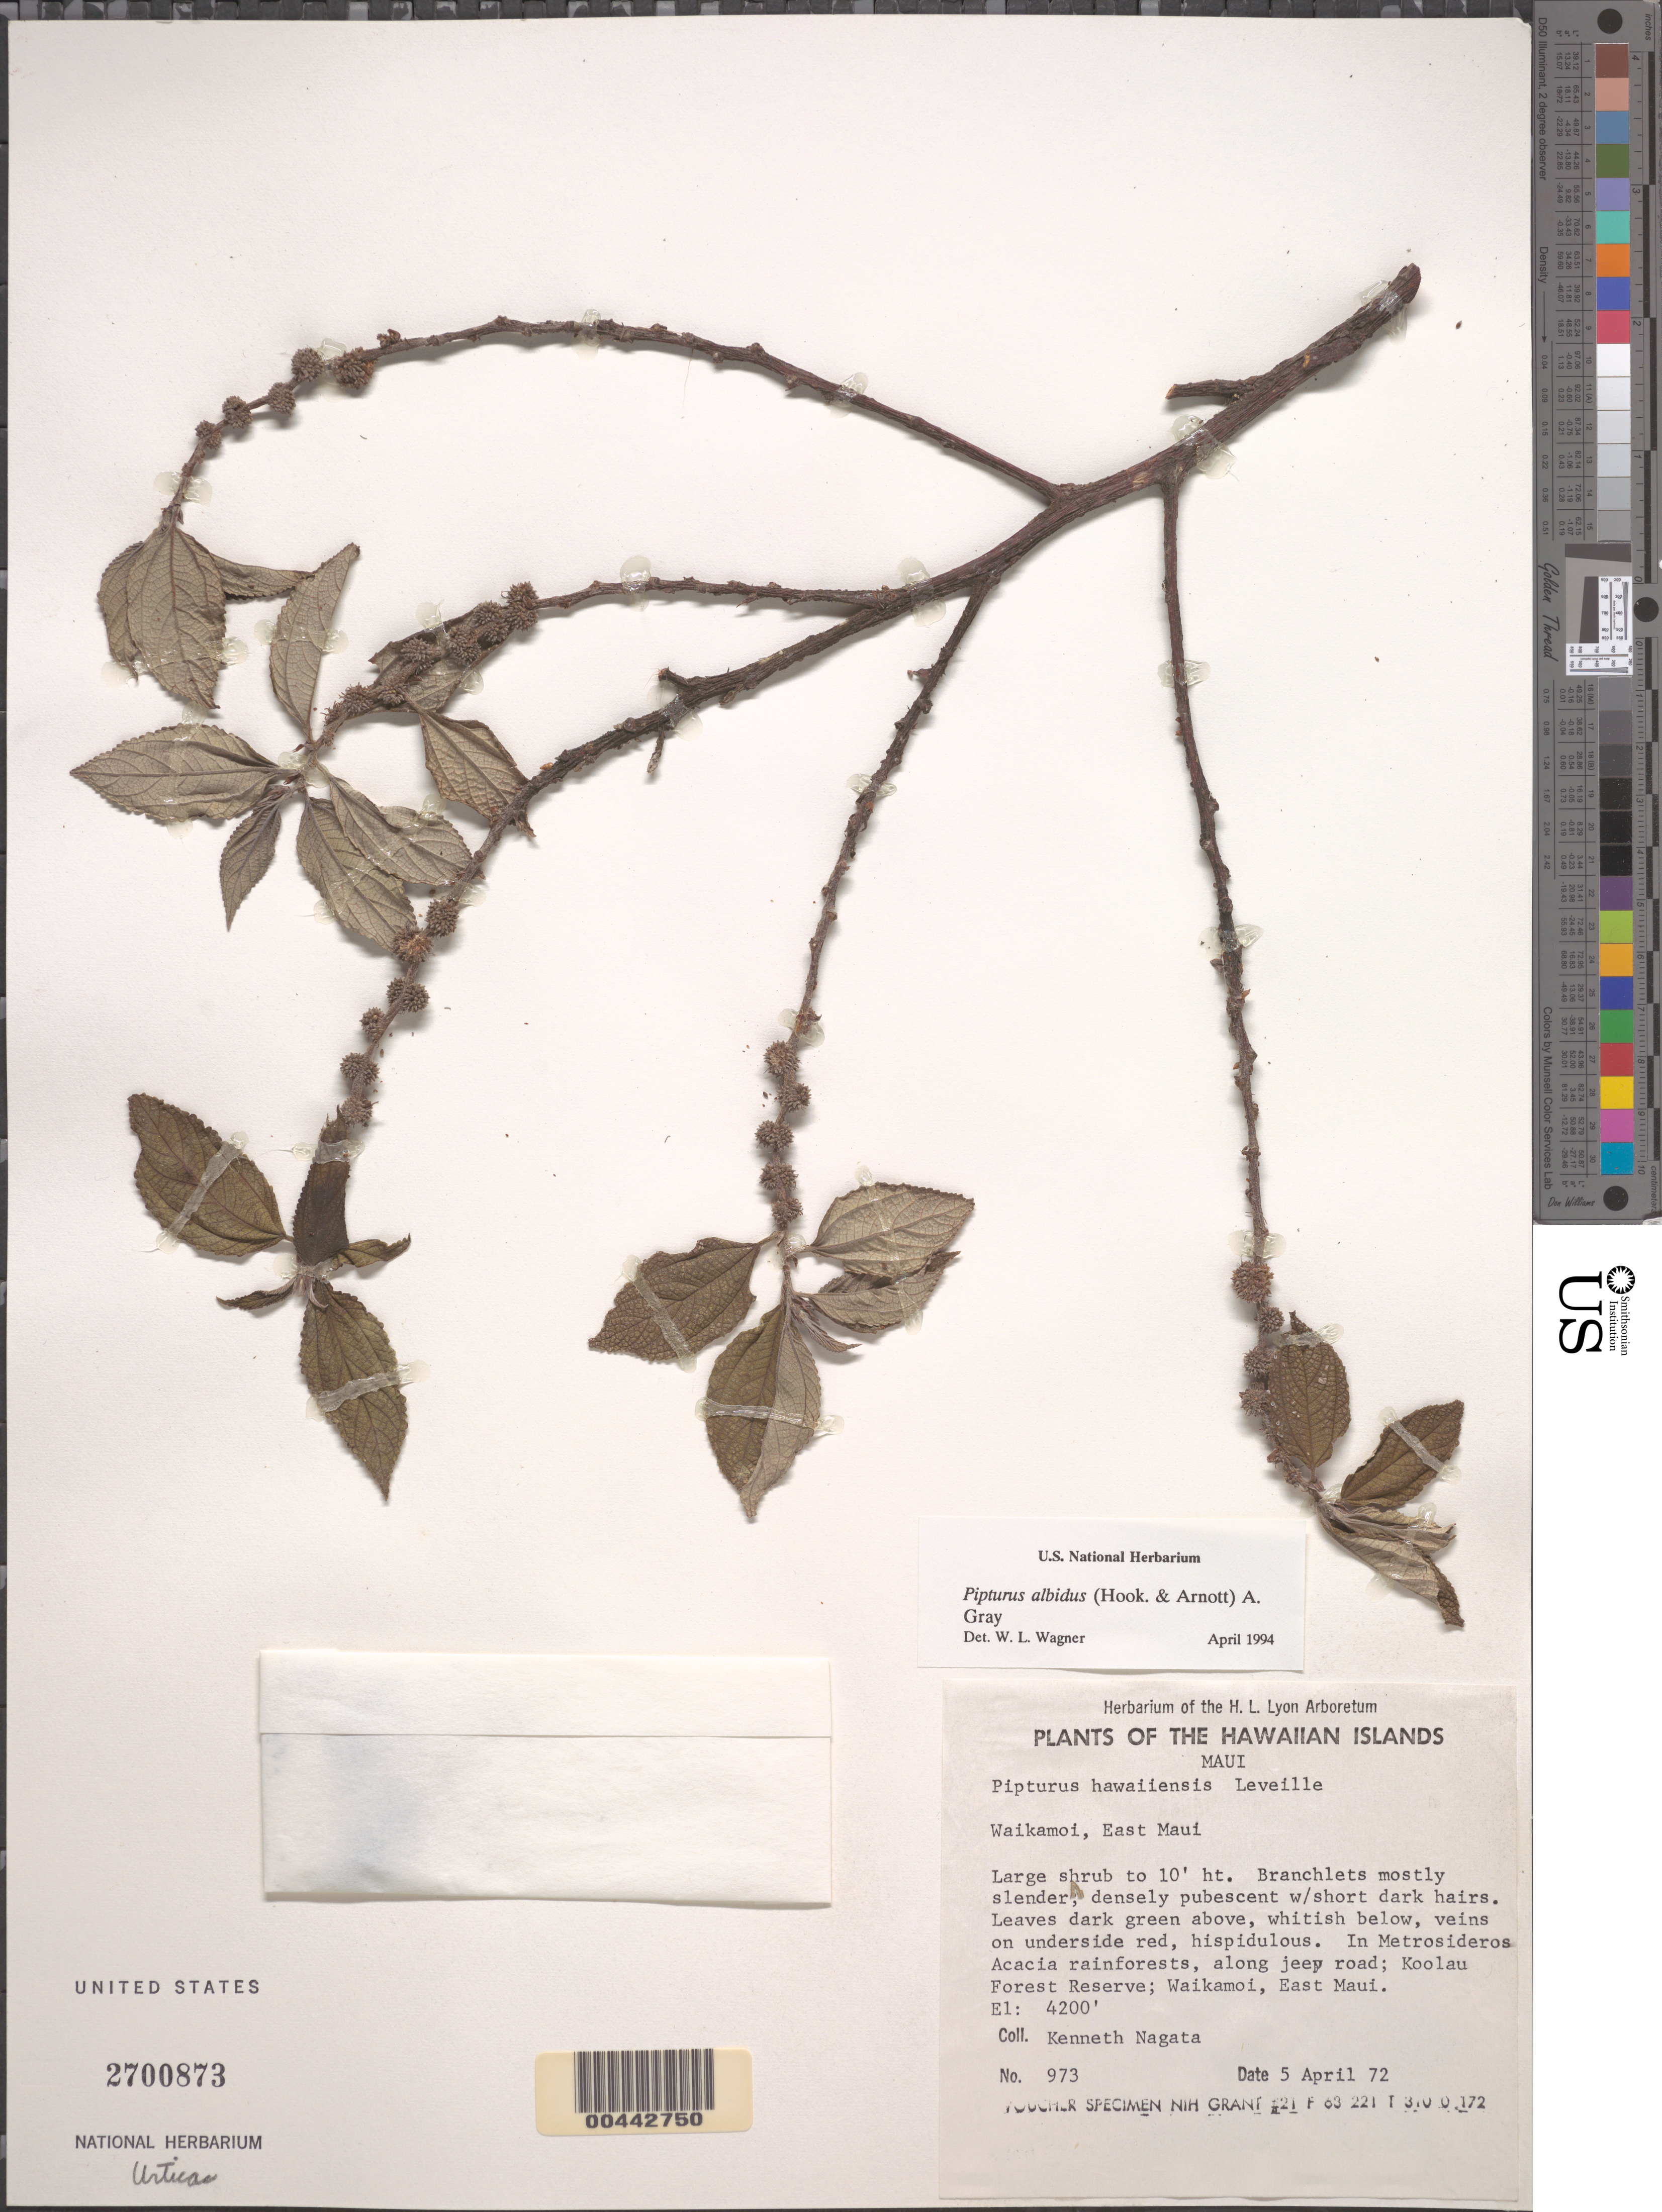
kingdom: Plantae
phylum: Tracheophyta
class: Magnoliopsida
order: Rosales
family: Urticaceae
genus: Pipturus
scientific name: Pipturus albidus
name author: (Hook. & Arn.) A. Gray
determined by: Wagner, W. L., (BOT), Smithsonian Institution - National Museum of Natural History (UNITED STATES)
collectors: K. Nagata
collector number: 973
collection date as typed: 5 Apr 1972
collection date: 1972-04-05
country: United States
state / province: Hawaii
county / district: Maui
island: Maui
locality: Waikamoi, East Maui, along jeep road, Koolau Forest Reserve.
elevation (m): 1280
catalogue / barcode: US 2700873